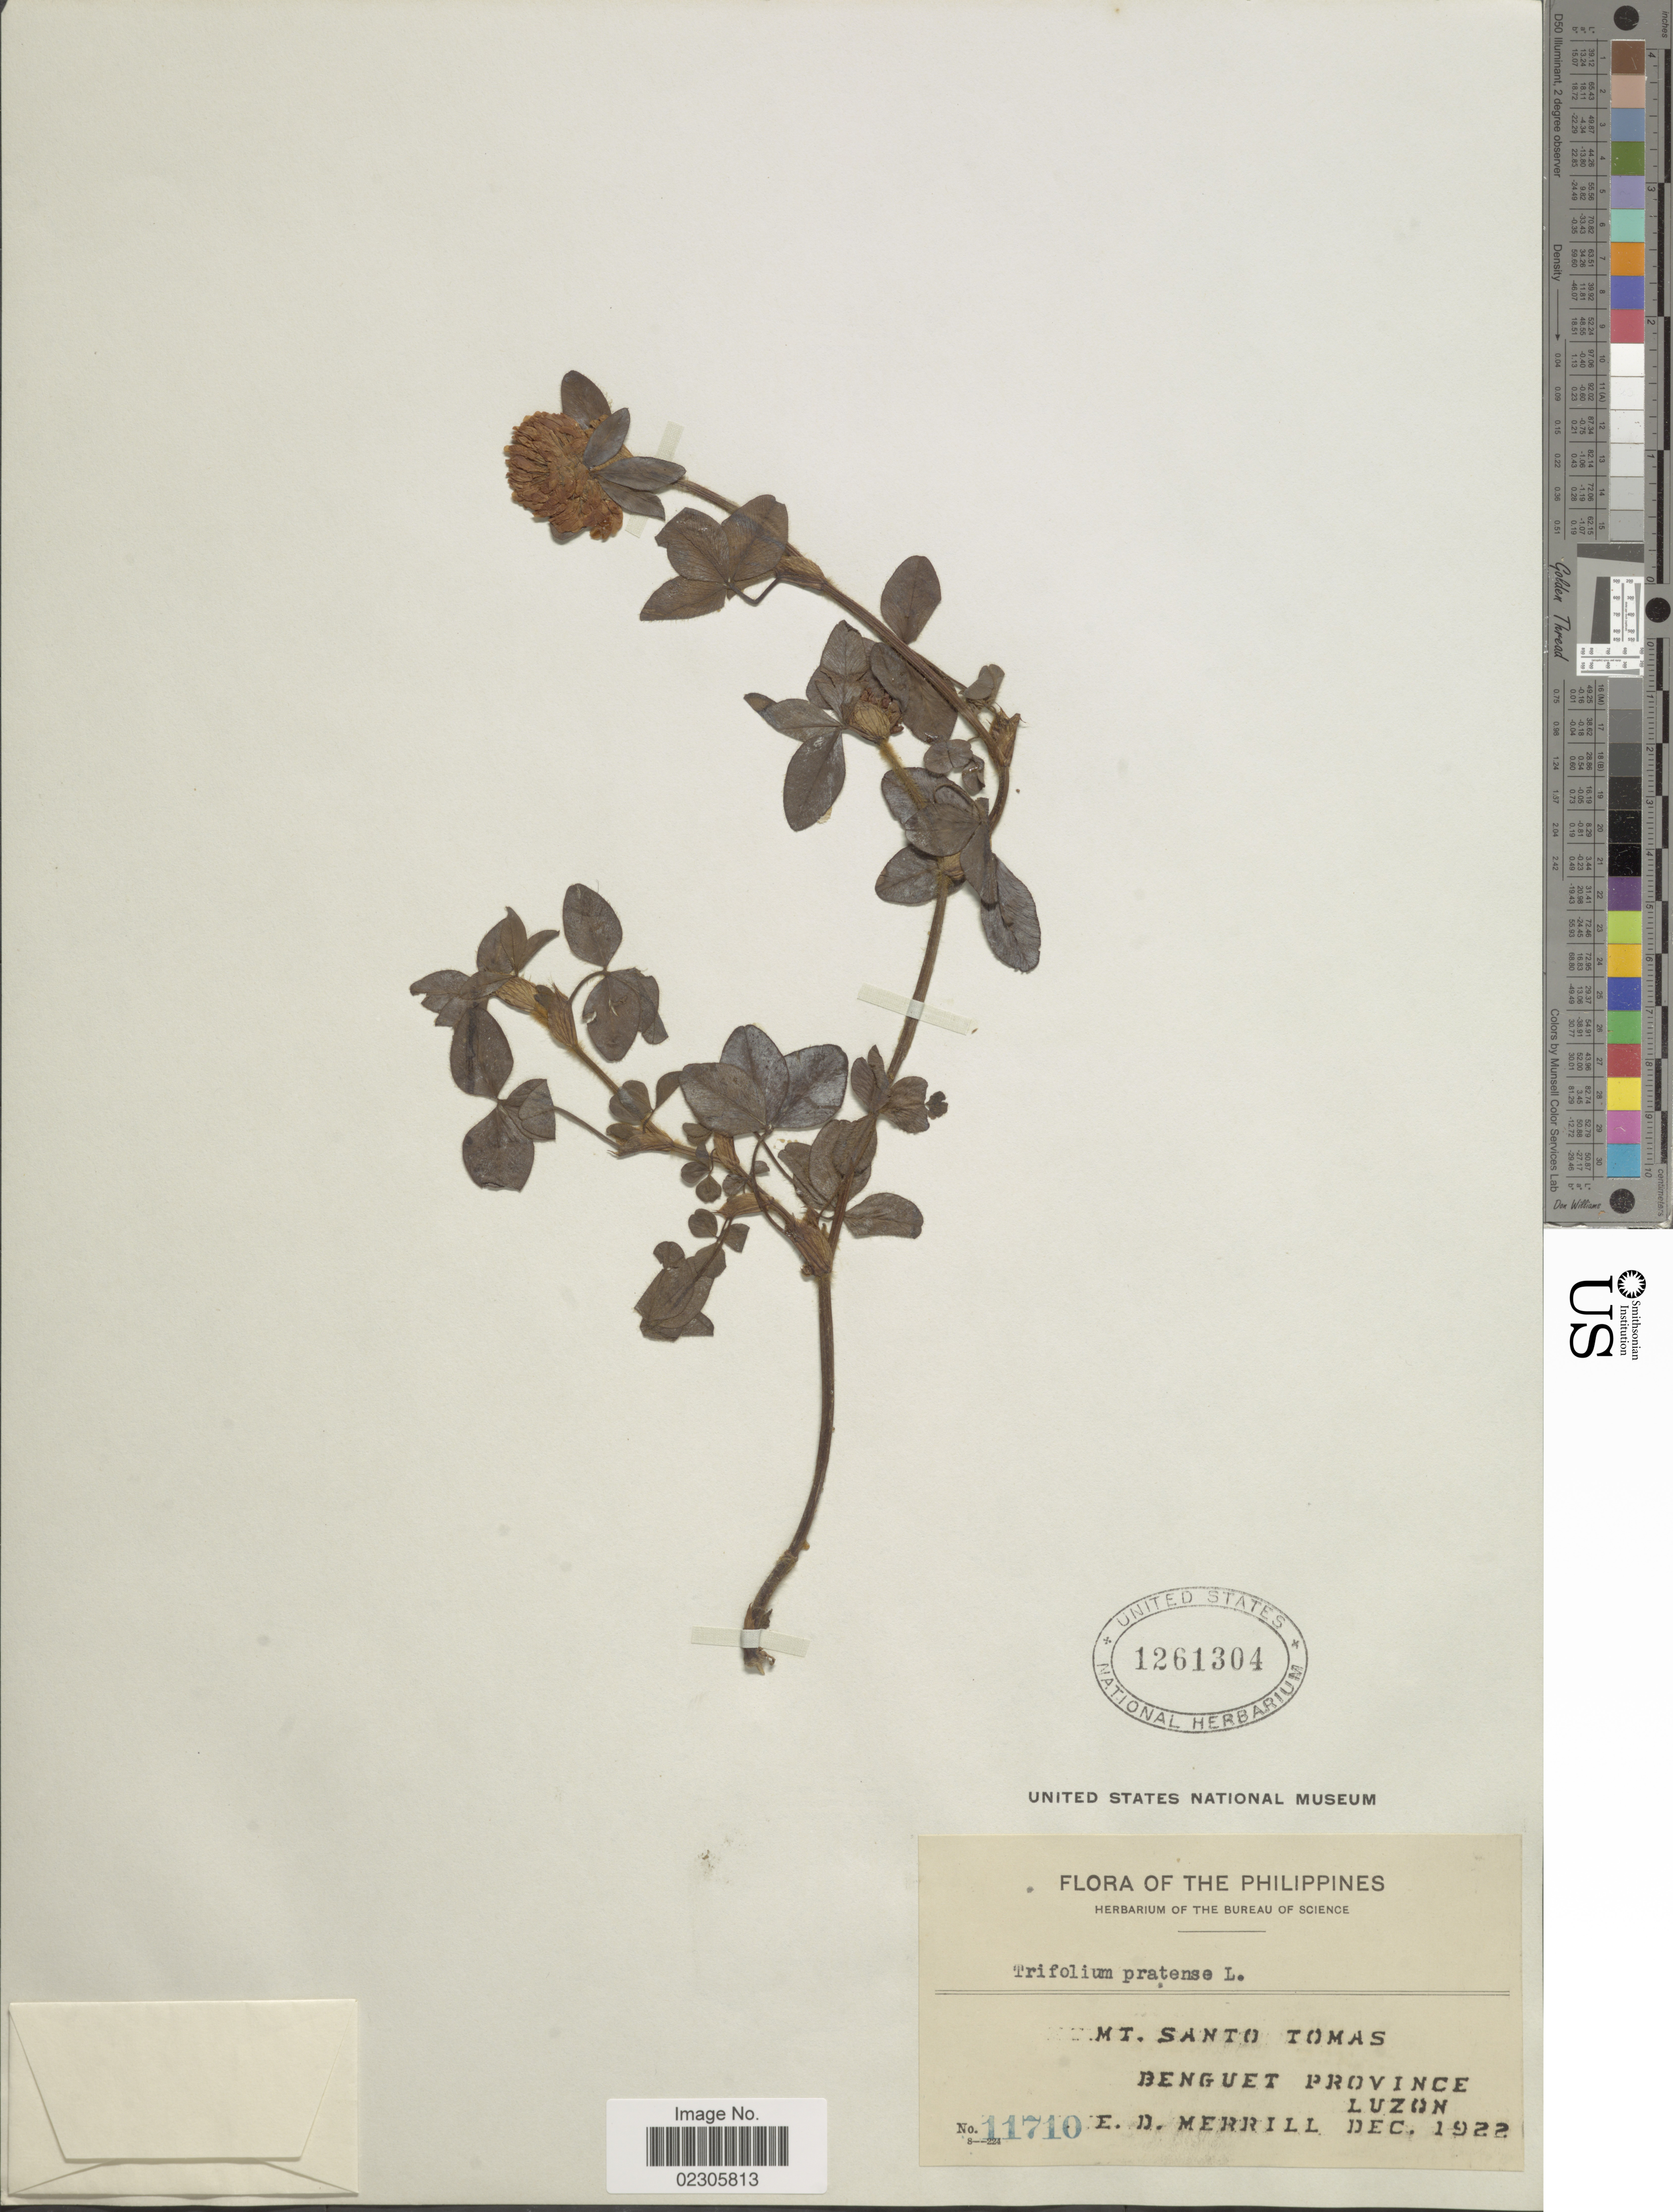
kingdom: Plantae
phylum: Tracheophyta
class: Magnoliopsida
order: Fabales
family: Fabaceae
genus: Trifolium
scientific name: Trifolium pratense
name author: L.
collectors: E. D. Merrill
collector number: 11710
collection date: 1922-12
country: Philippines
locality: Mt. Santo Tomas, Benguet Province Luzon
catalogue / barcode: US 1261304